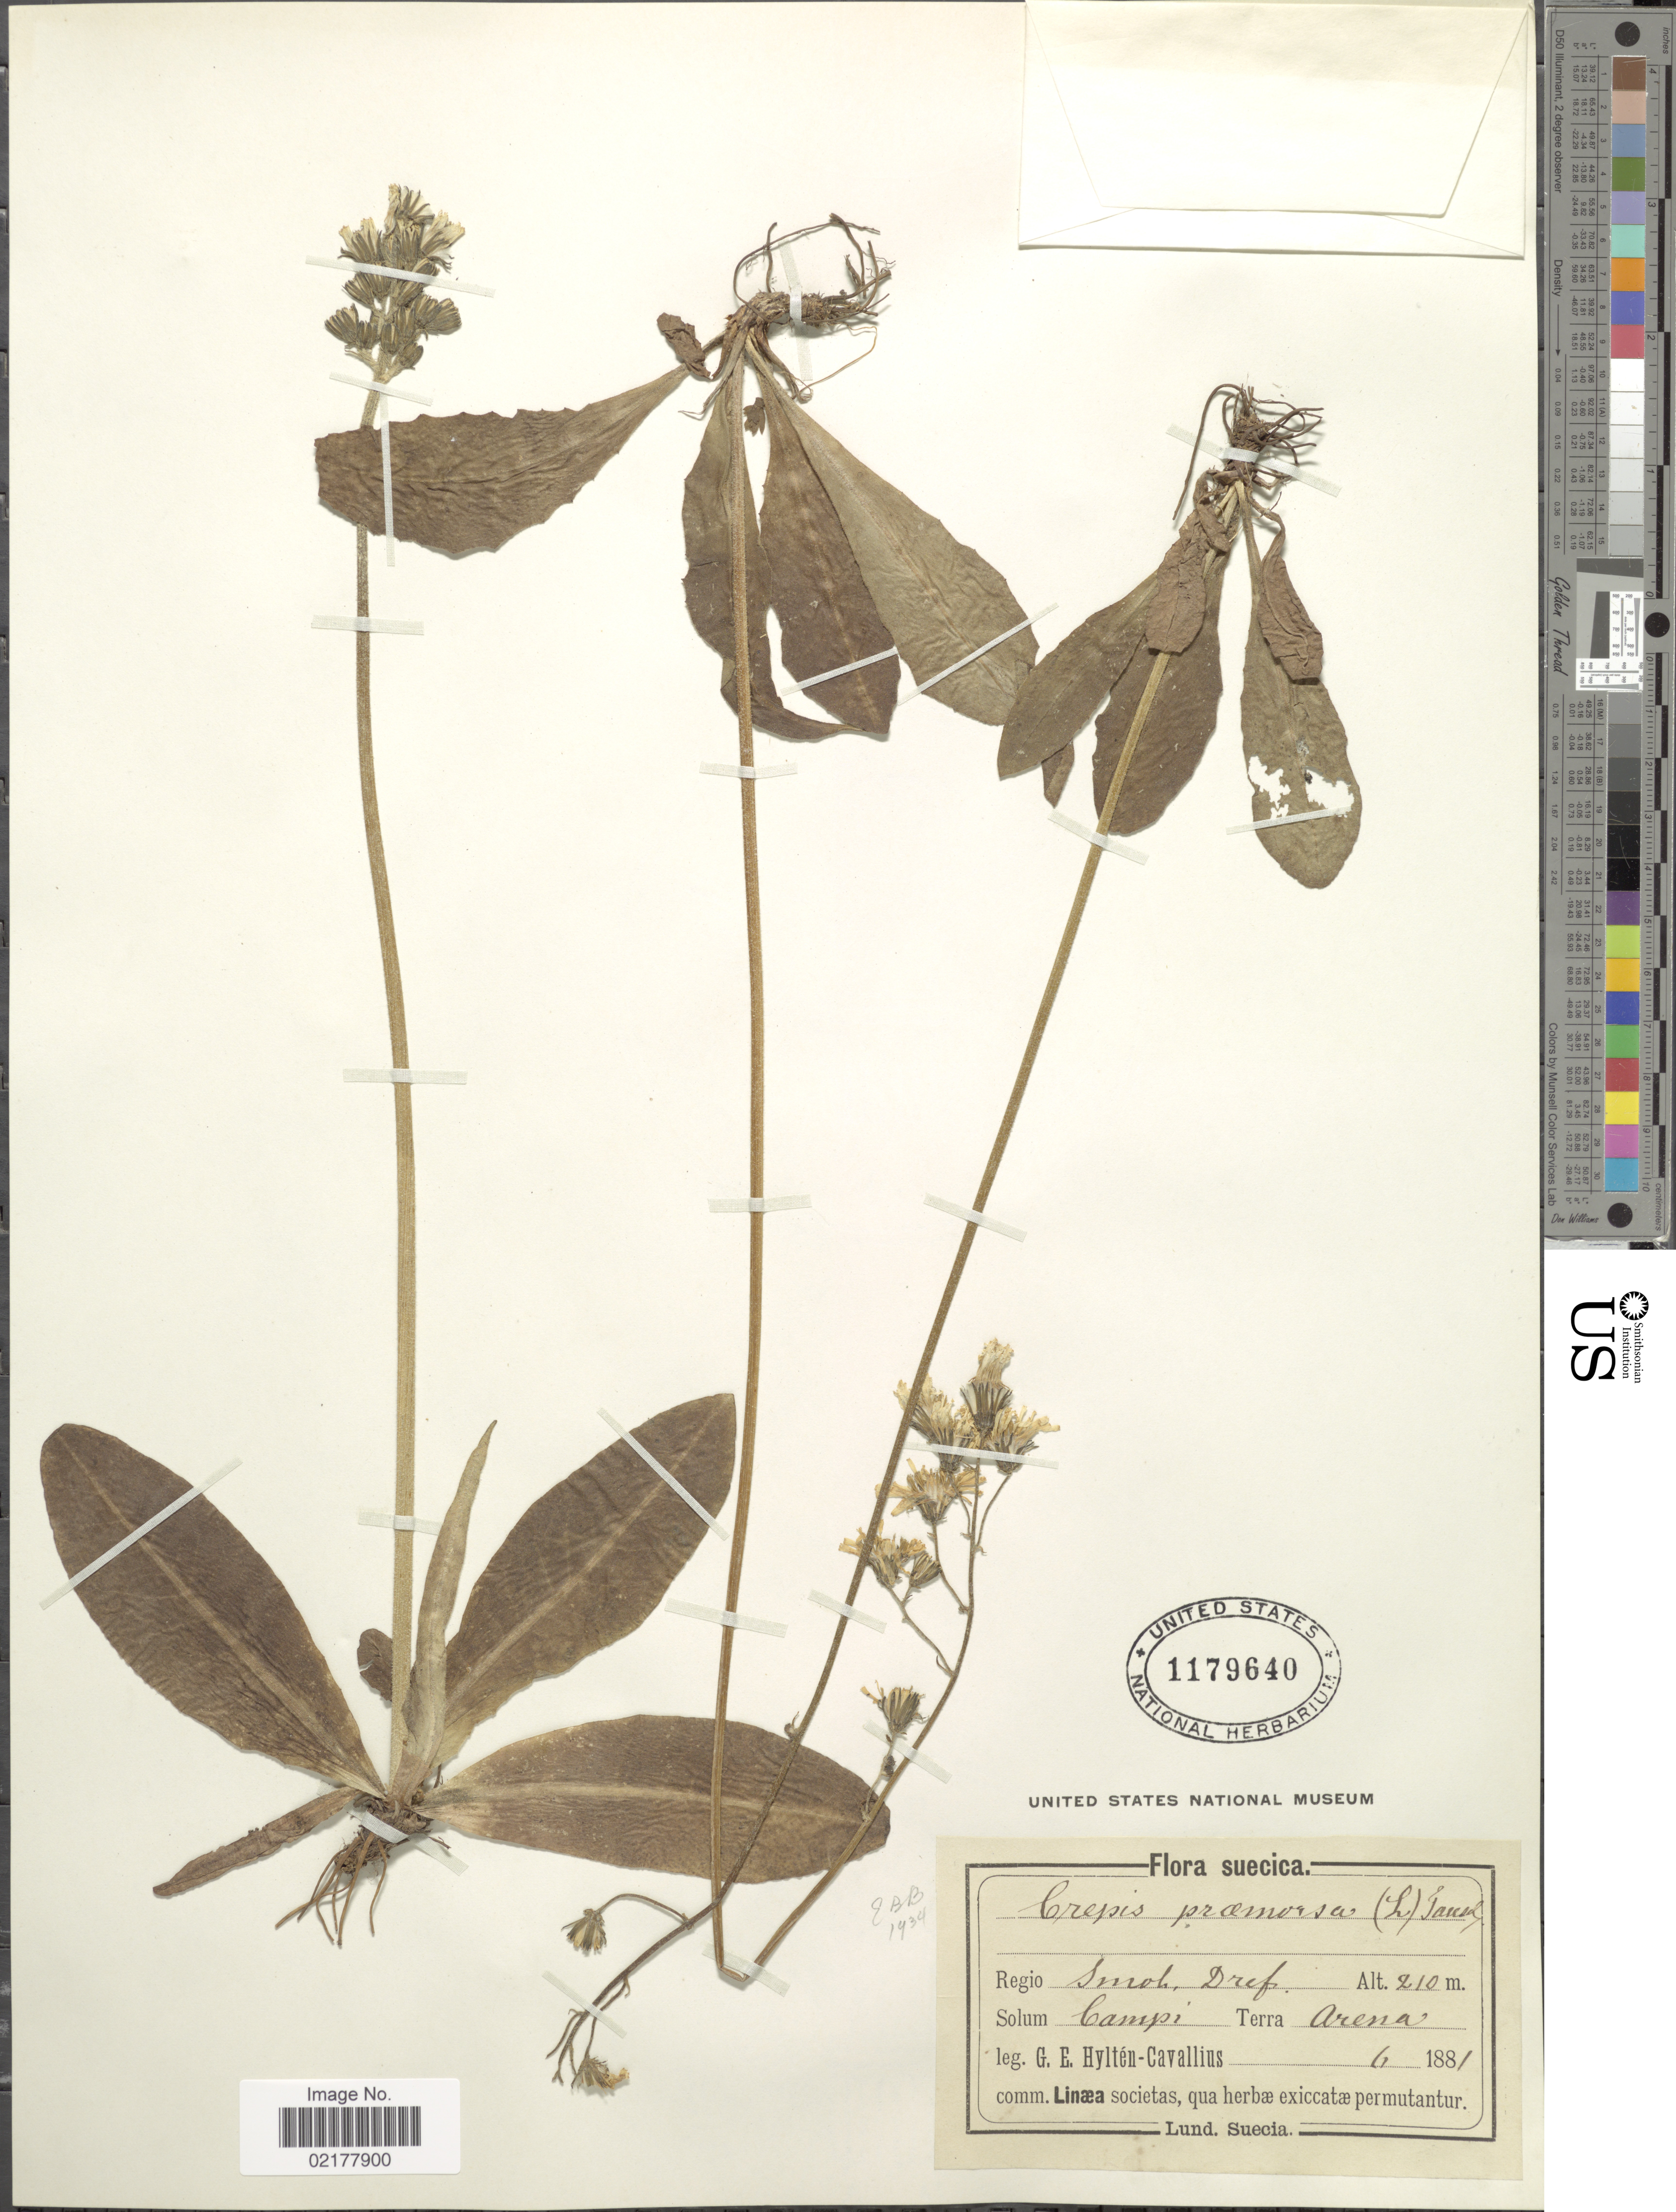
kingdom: Plantae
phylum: Tracheophyta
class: Magnoliopsida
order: Asterales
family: Asteraceae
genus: Crepis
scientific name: Crepis praemorsa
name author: (L.) Walther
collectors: Hyltén-Cavallius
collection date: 1881-06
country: Sweden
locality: Suecica. Regio Smok, Dref.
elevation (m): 210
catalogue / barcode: US 1179640